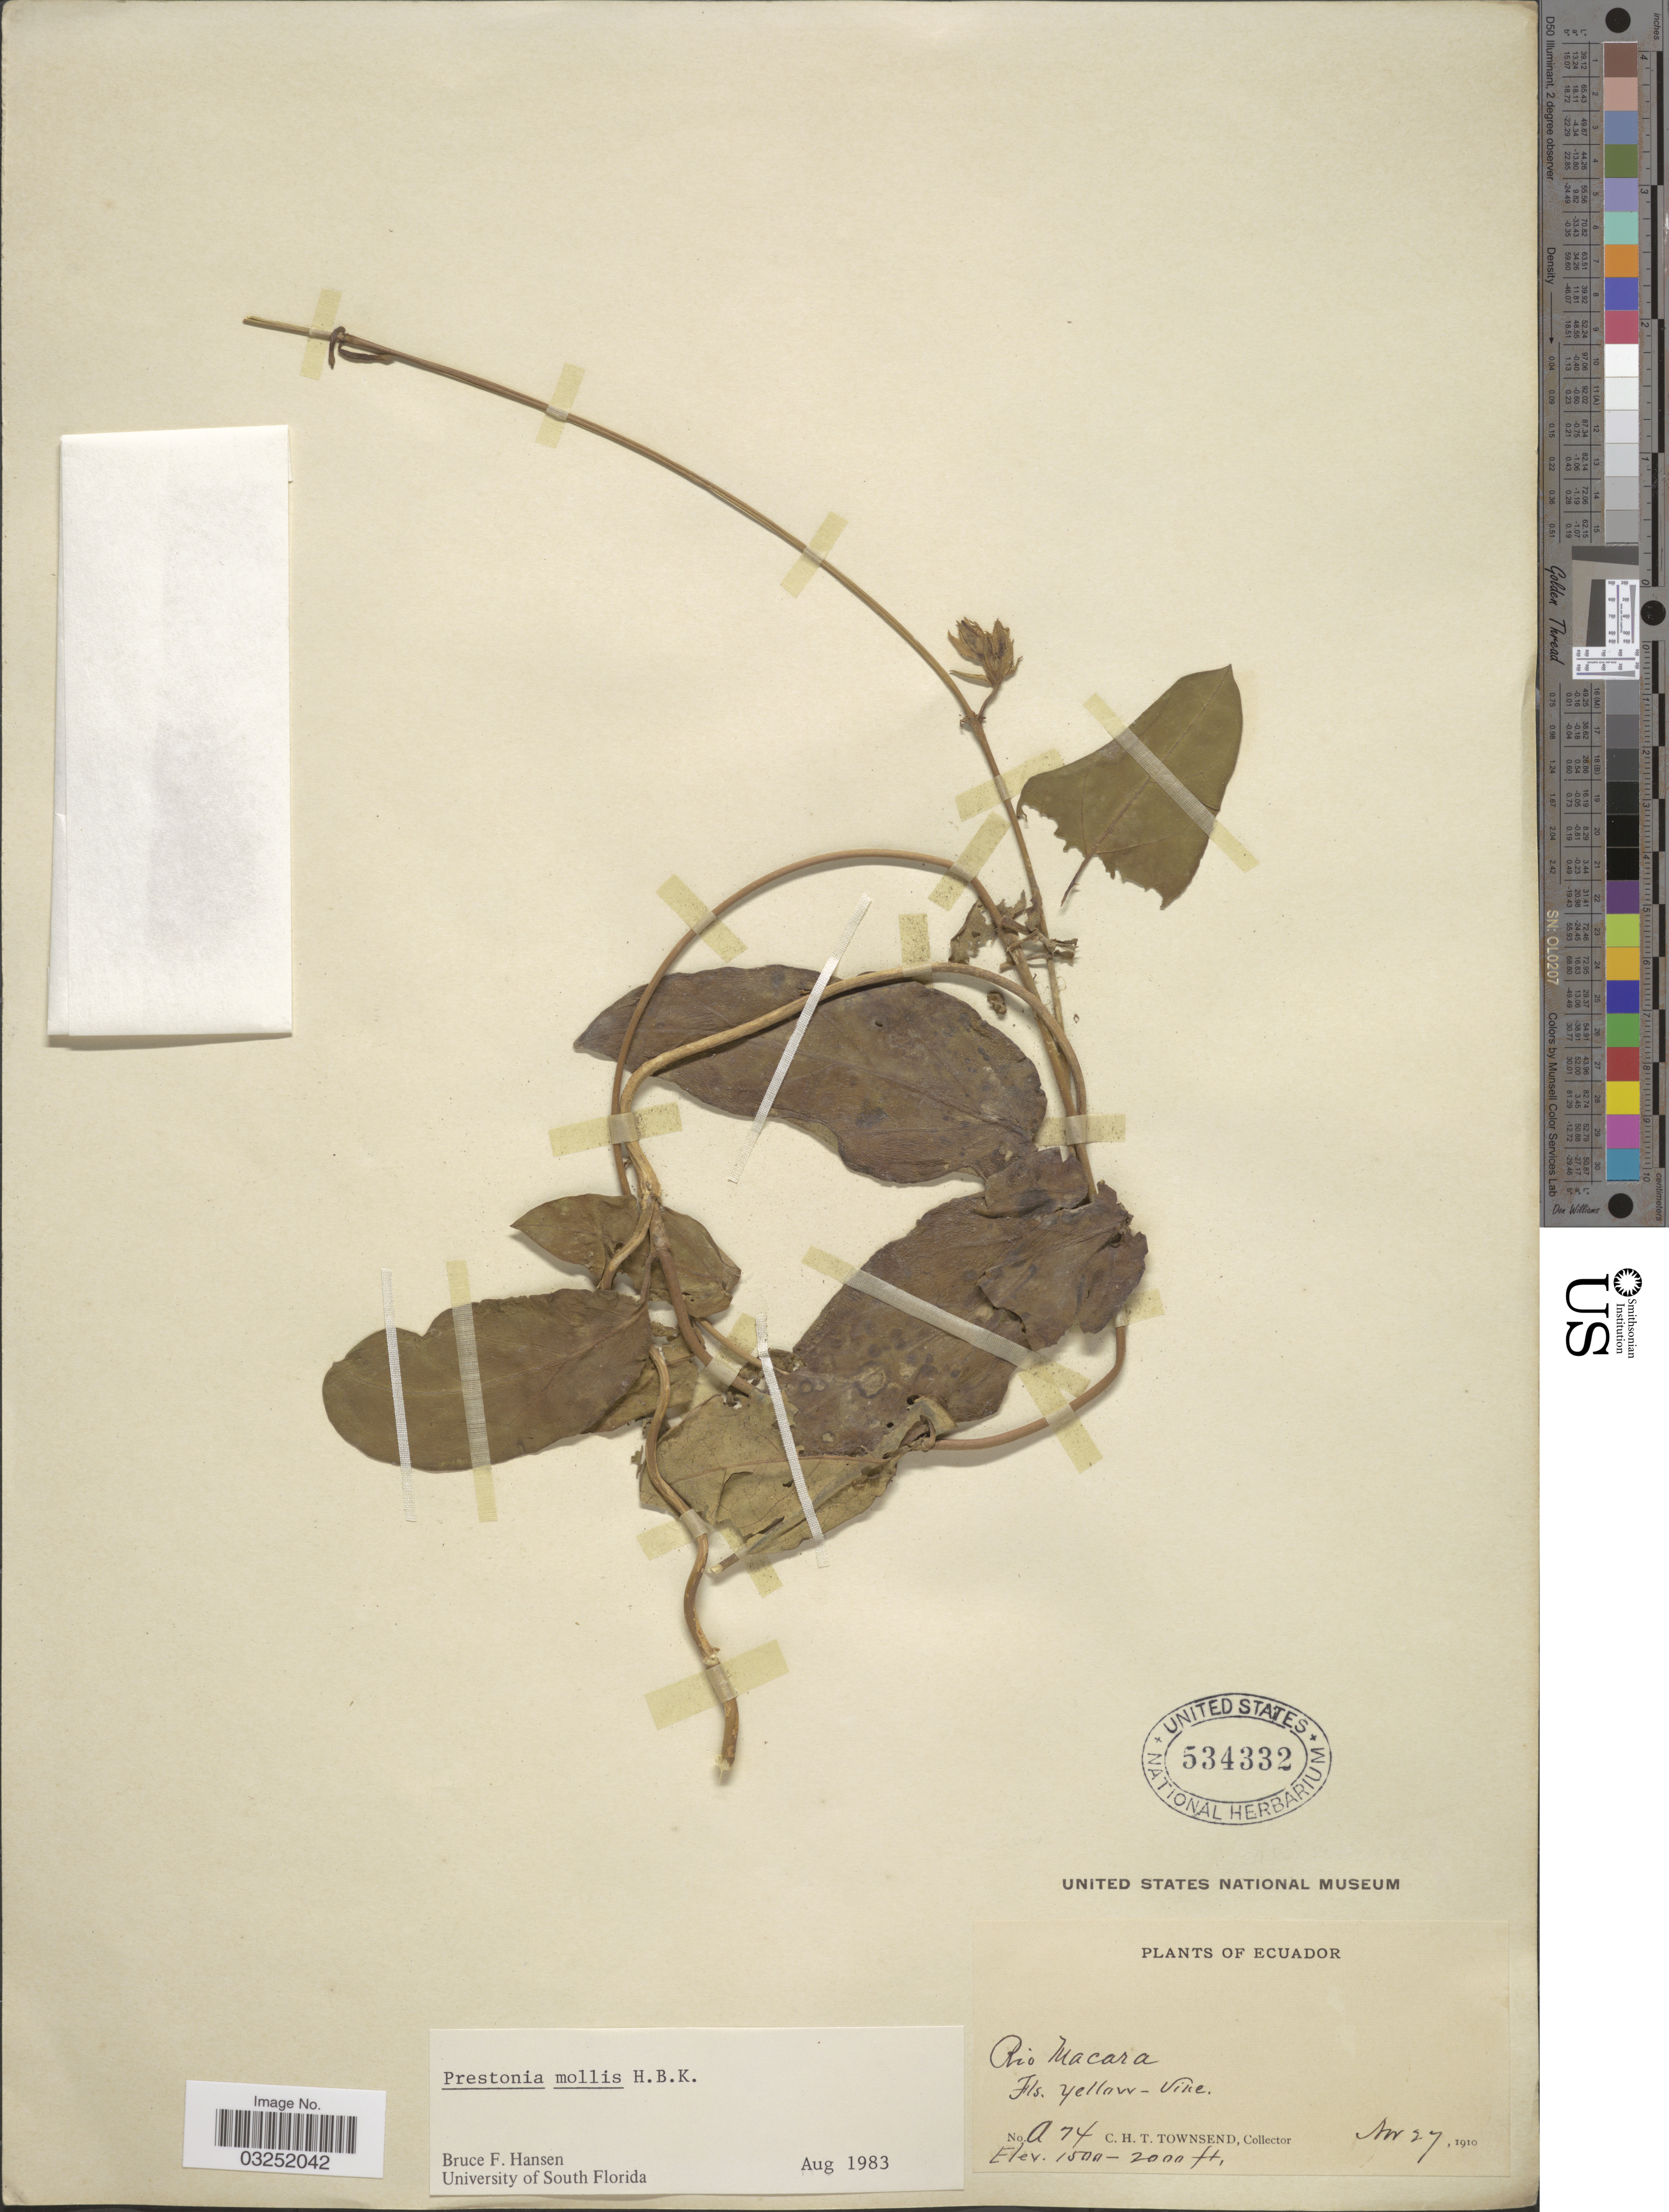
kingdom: Plantae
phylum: Tracheophyta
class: Magnoliopsida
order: Gentianales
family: Apocynaceae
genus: Prestonia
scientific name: Prestonia mollis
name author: Kunth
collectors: C. H. T. Townsend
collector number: A 74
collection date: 1910-11-27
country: Ecuador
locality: Rio Macara.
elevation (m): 457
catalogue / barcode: US 534332